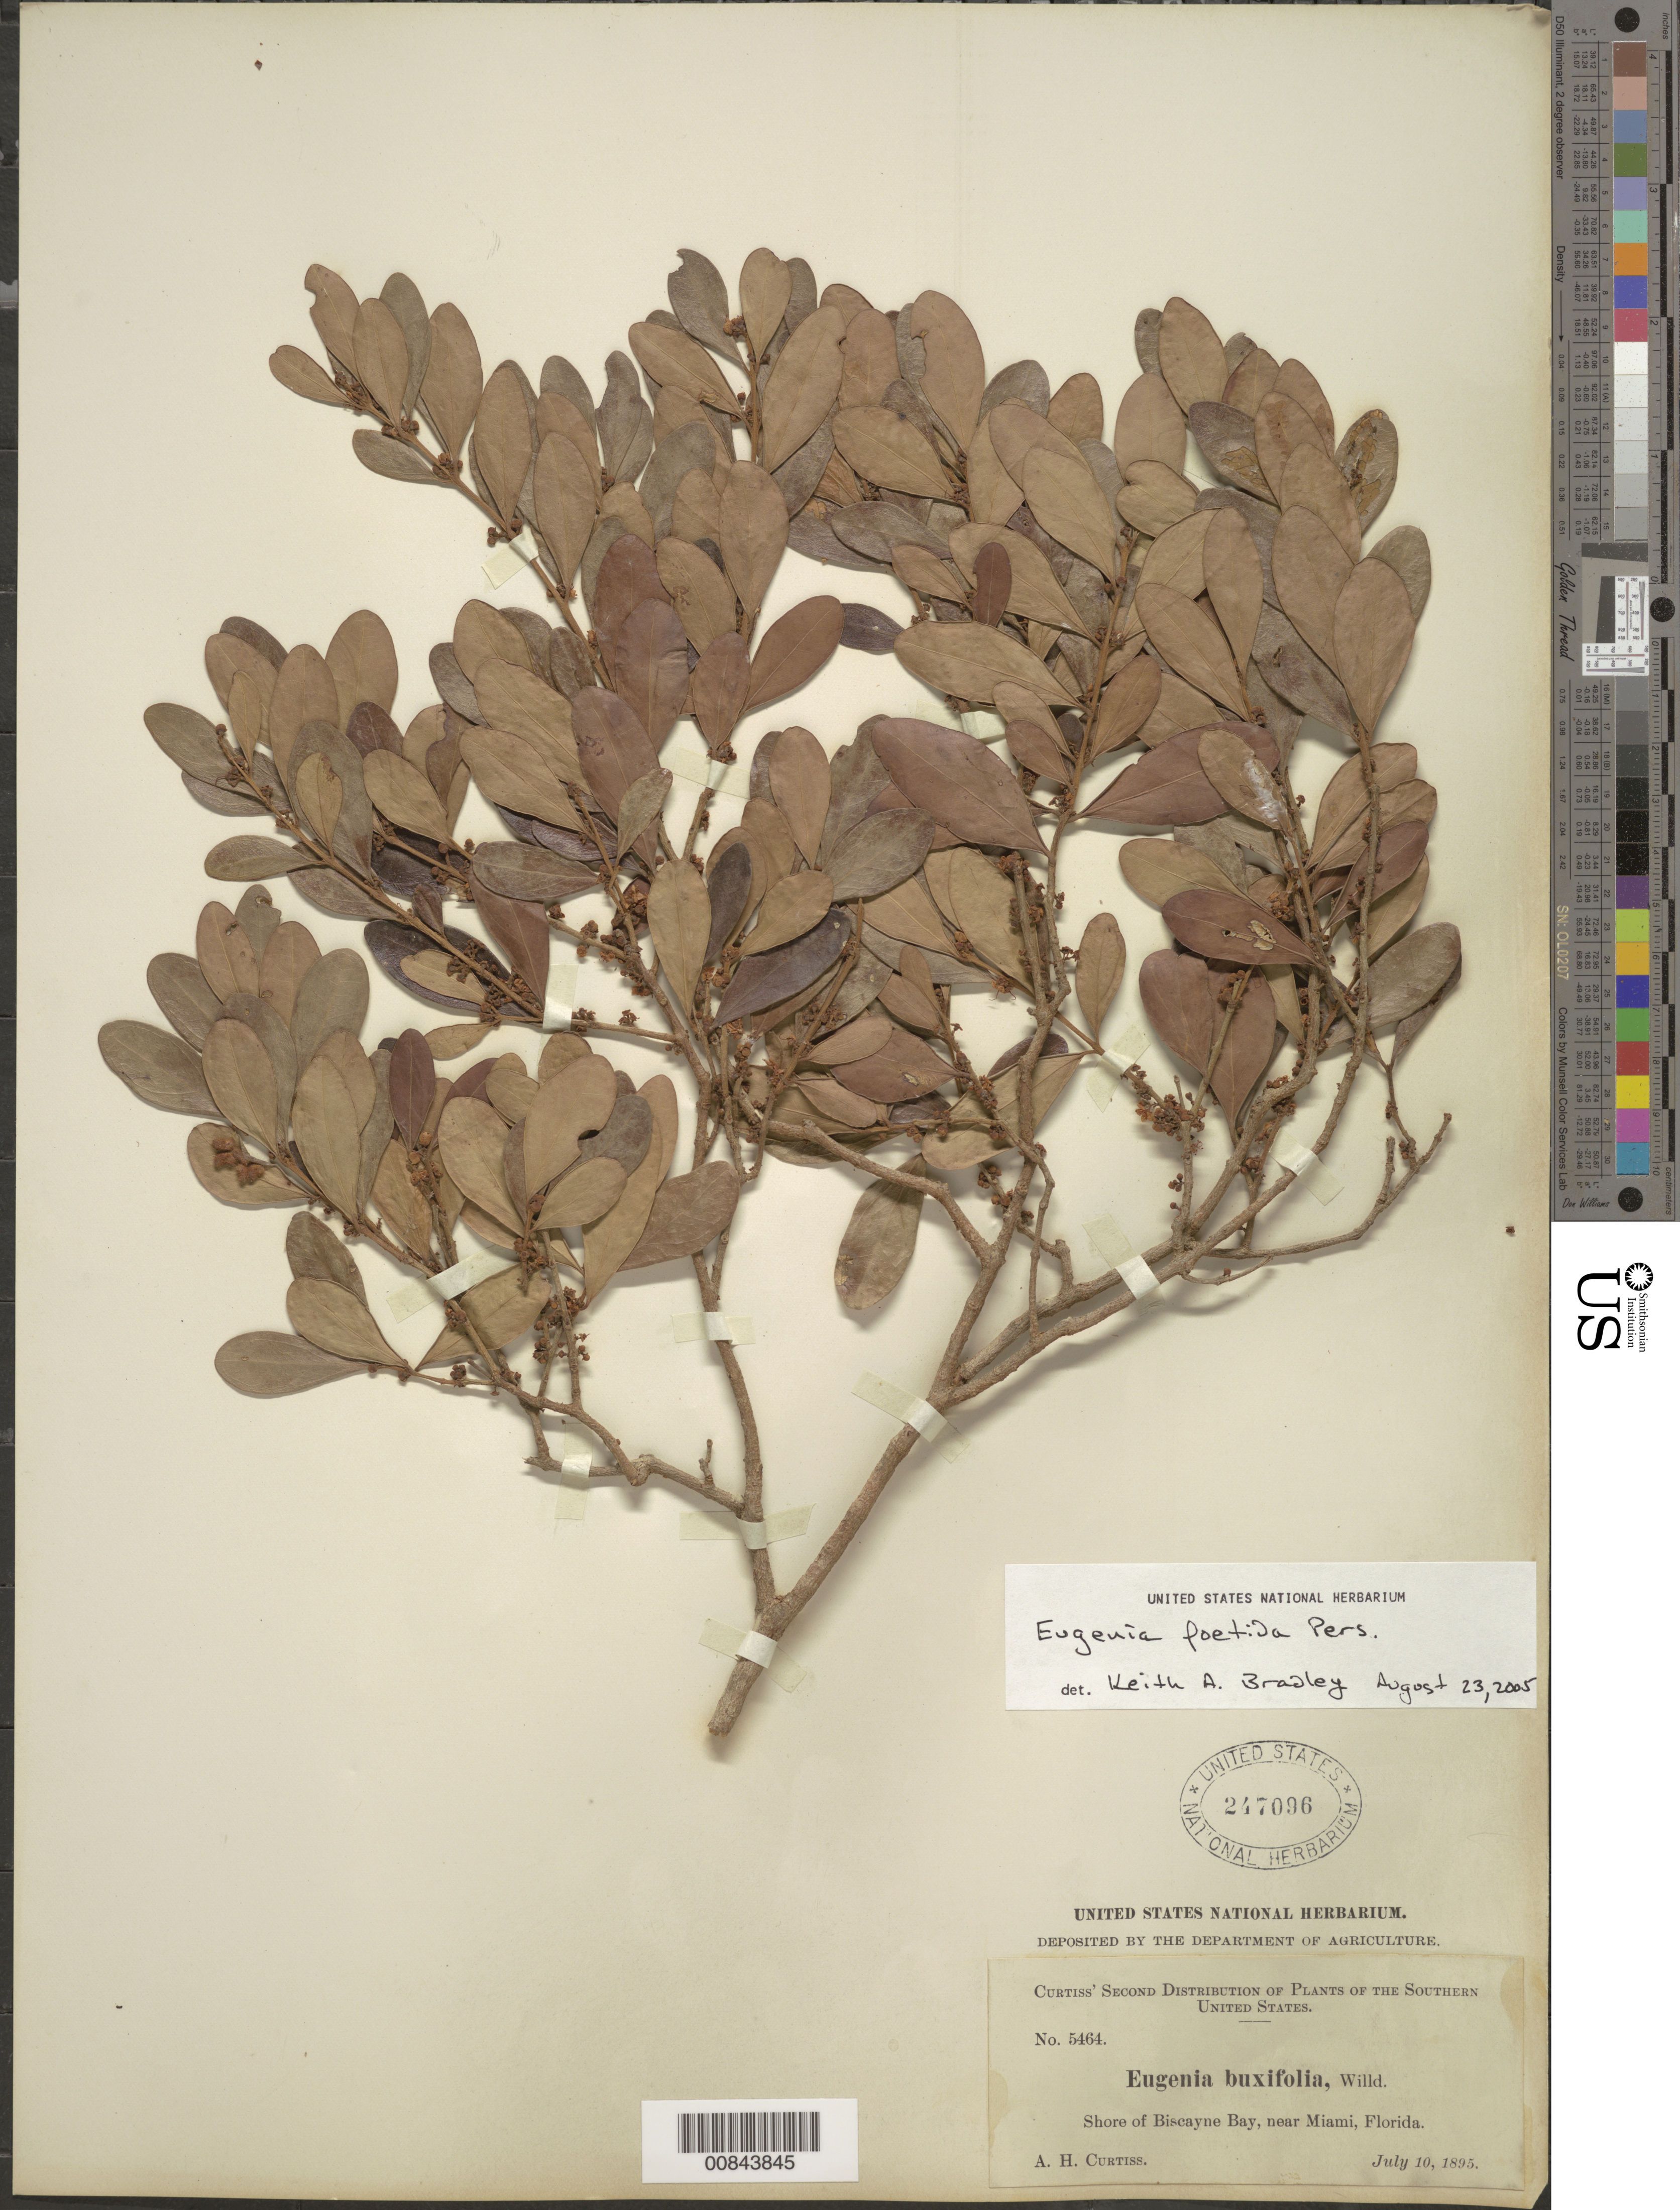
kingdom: Plantae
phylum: Tracheophyta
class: Magnoliopsida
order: Myrtales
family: Myrtaceae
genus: Eugenia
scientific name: Eugenia foetida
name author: Pers.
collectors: A. H. Curtiss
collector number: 247096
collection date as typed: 10 Jul 1895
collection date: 1895-07-10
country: United States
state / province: Florida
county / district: Dade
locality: Shore of Biscayne Bay near Miami.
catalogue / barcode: US 247096